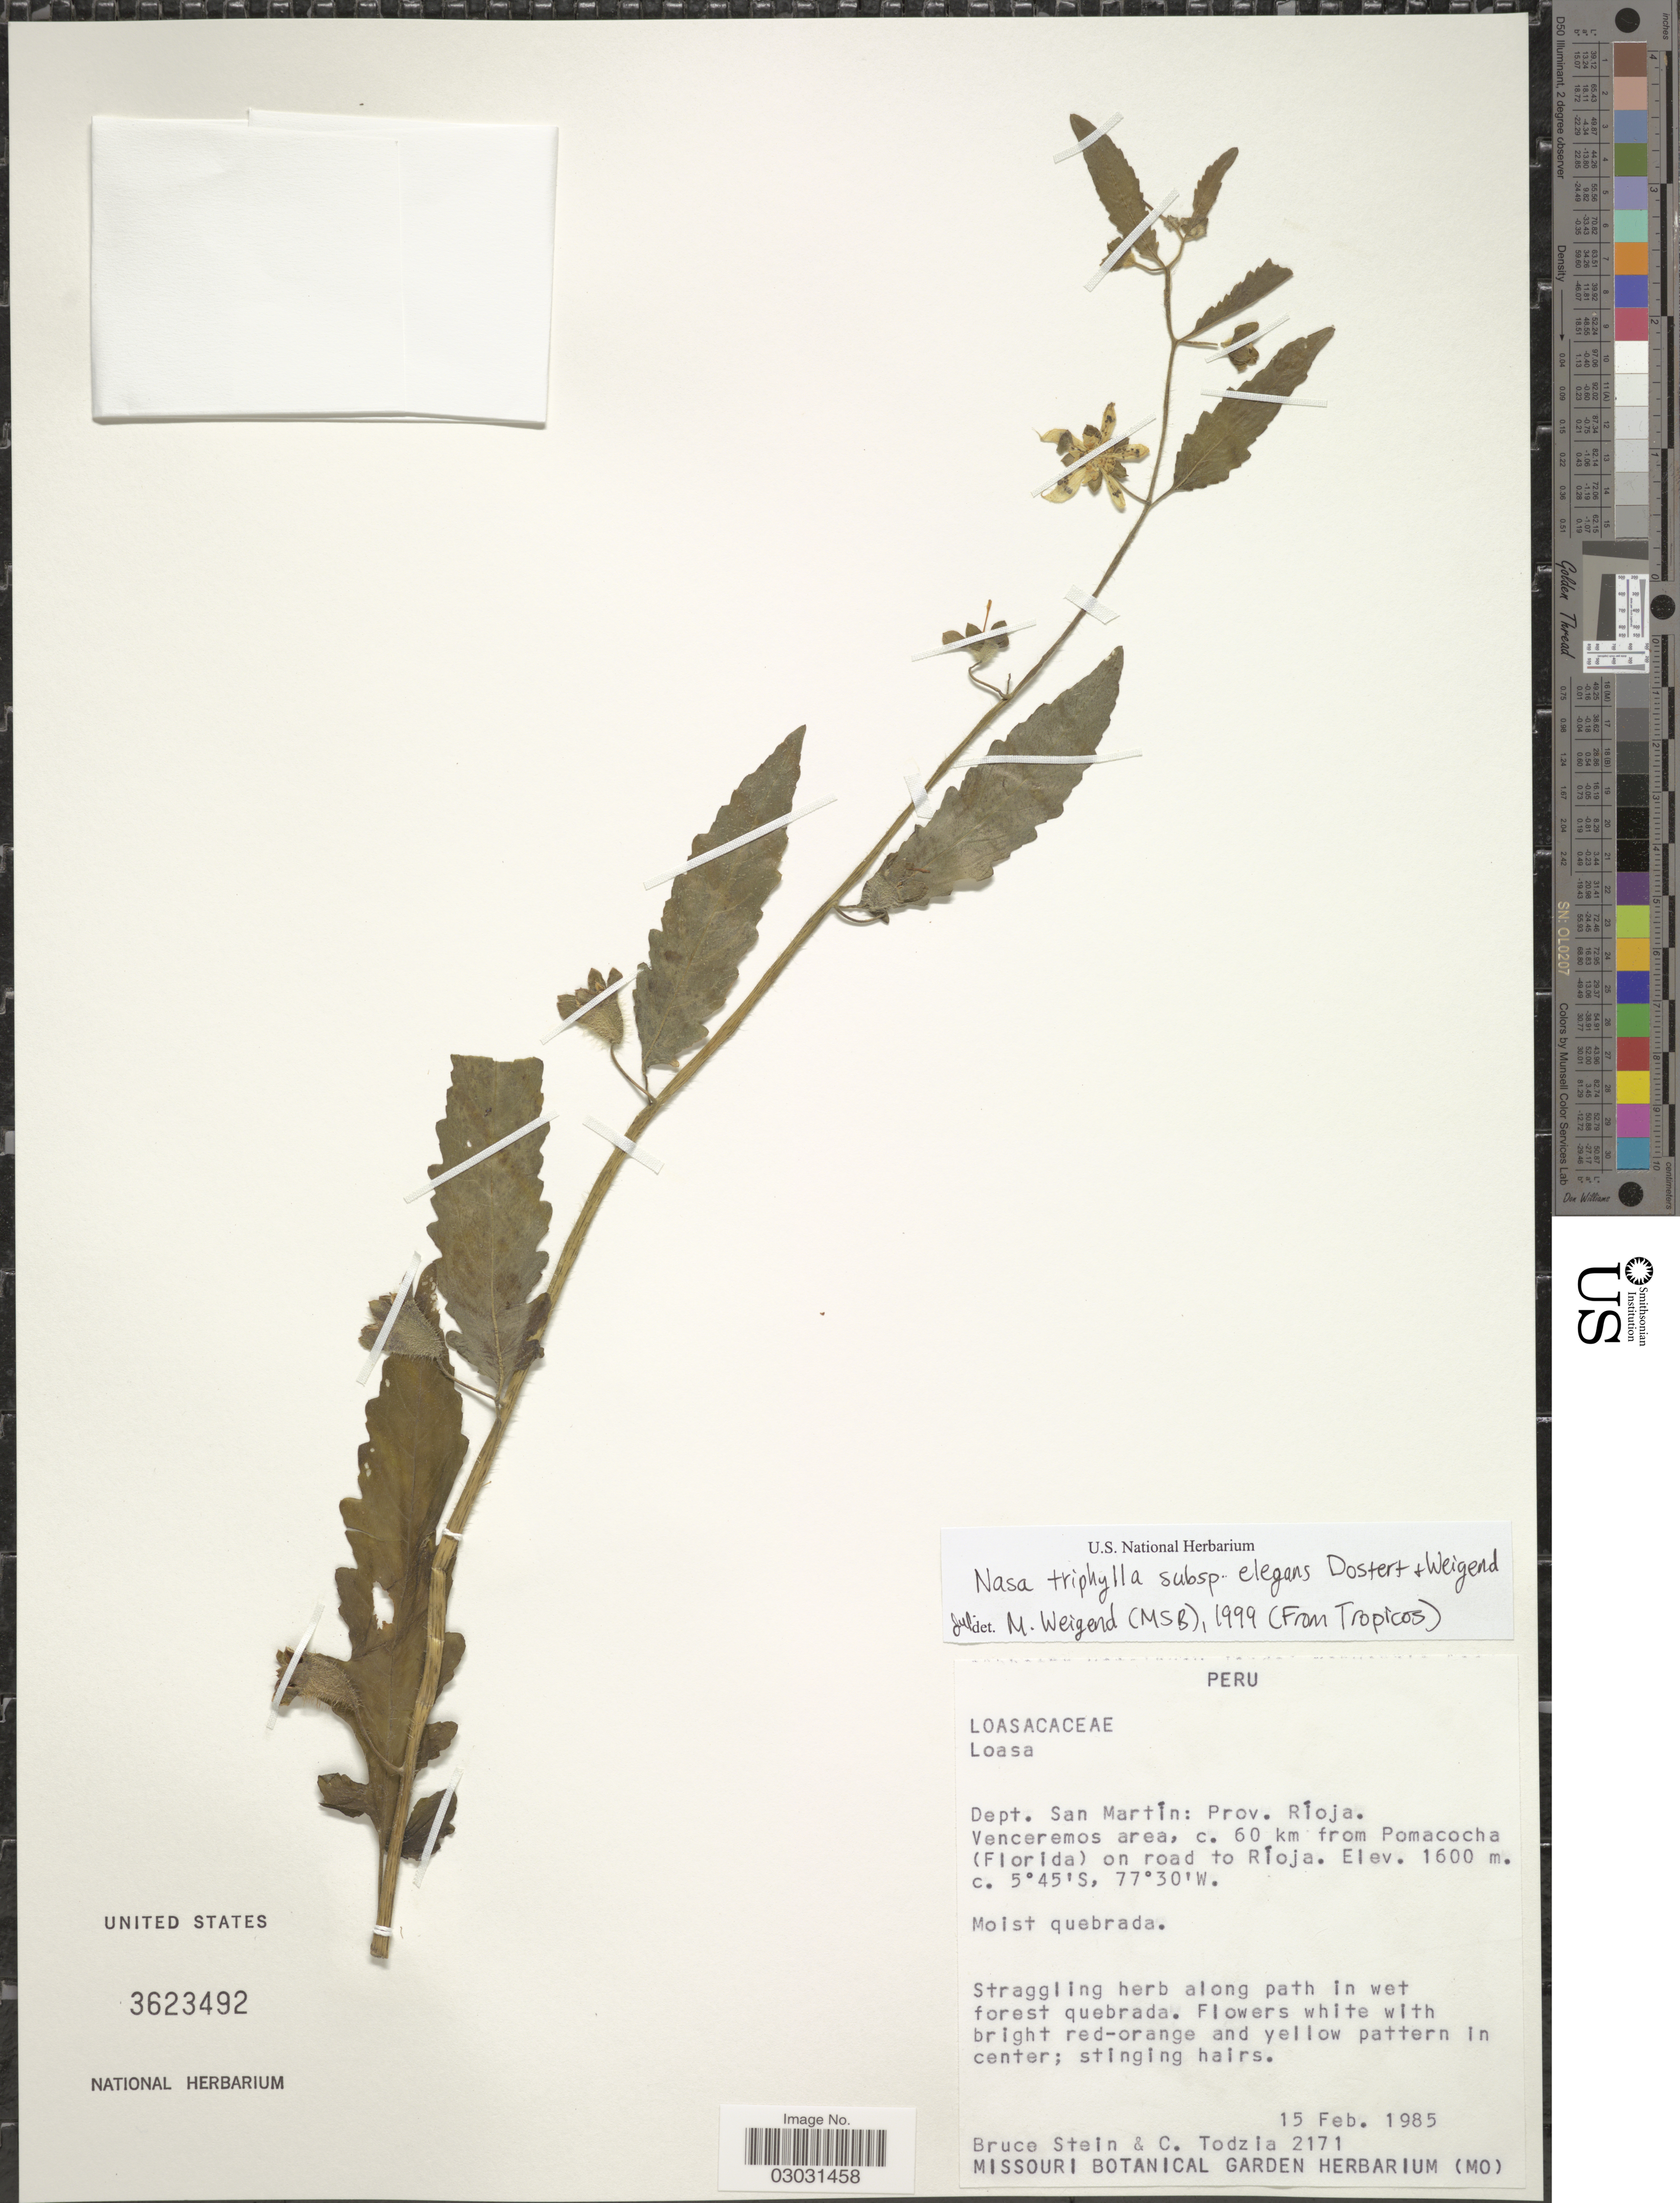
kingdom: Plantae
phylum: Tracheophyta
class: Magnoliopsida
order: Cornales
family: Loasaceae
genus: Nasa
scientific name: Nasa triphylla subsp. elegans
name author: Dostert & Weigend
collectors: B. A. Stein & C. A. Todzia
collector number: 2171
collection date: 1985-02-15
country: Peru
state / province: San Martín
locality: Dept. San Martín: Prov. Ríoja. Venceremos area, c. 60 km from Pomacocha (Florida) on road to Ríoja.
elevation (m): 1600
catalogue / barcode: US 3623492